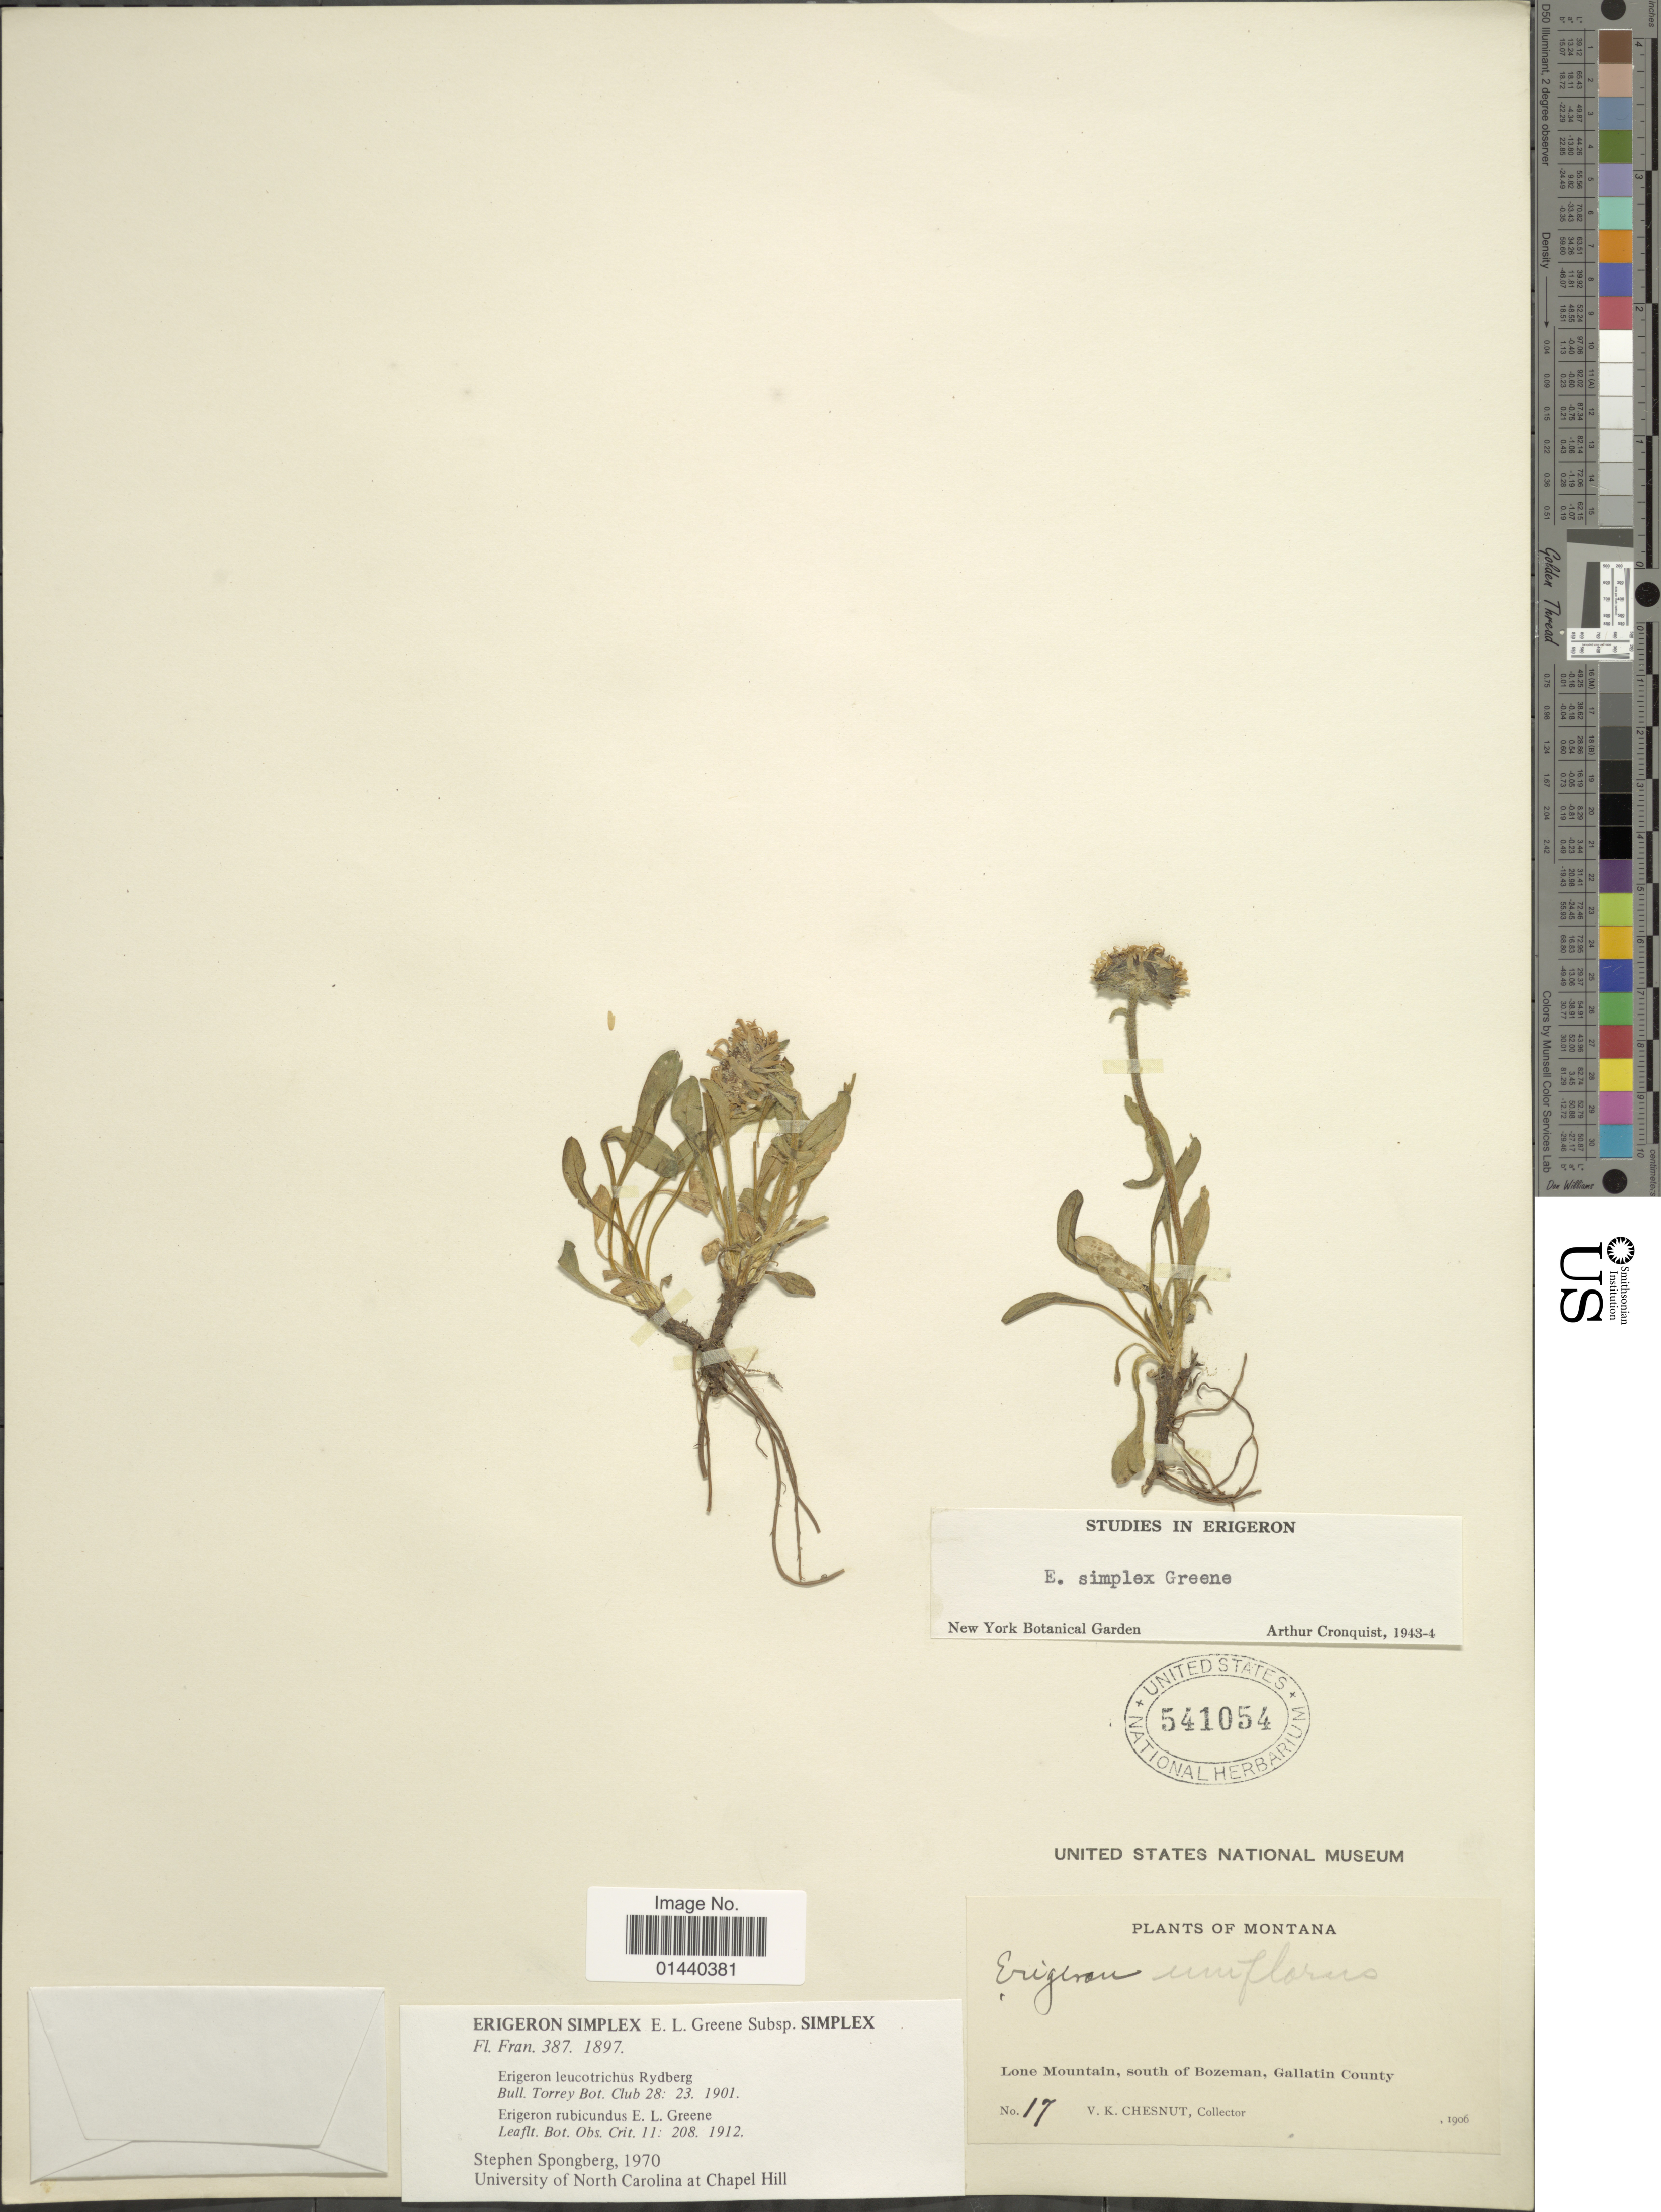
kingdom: Plantae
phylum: Tracheophyta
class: Magnoliopsida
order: Asterales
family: Asteraceae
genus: Erigeron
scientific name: Erigeron simplex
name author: Greene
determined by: Cronquist, A. J.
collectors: V. Chesnut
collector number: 17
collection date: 1906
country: United States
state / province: Montana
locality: Lone Mountain, south of Bozeman, Gallatin County.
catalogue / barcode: US 541054